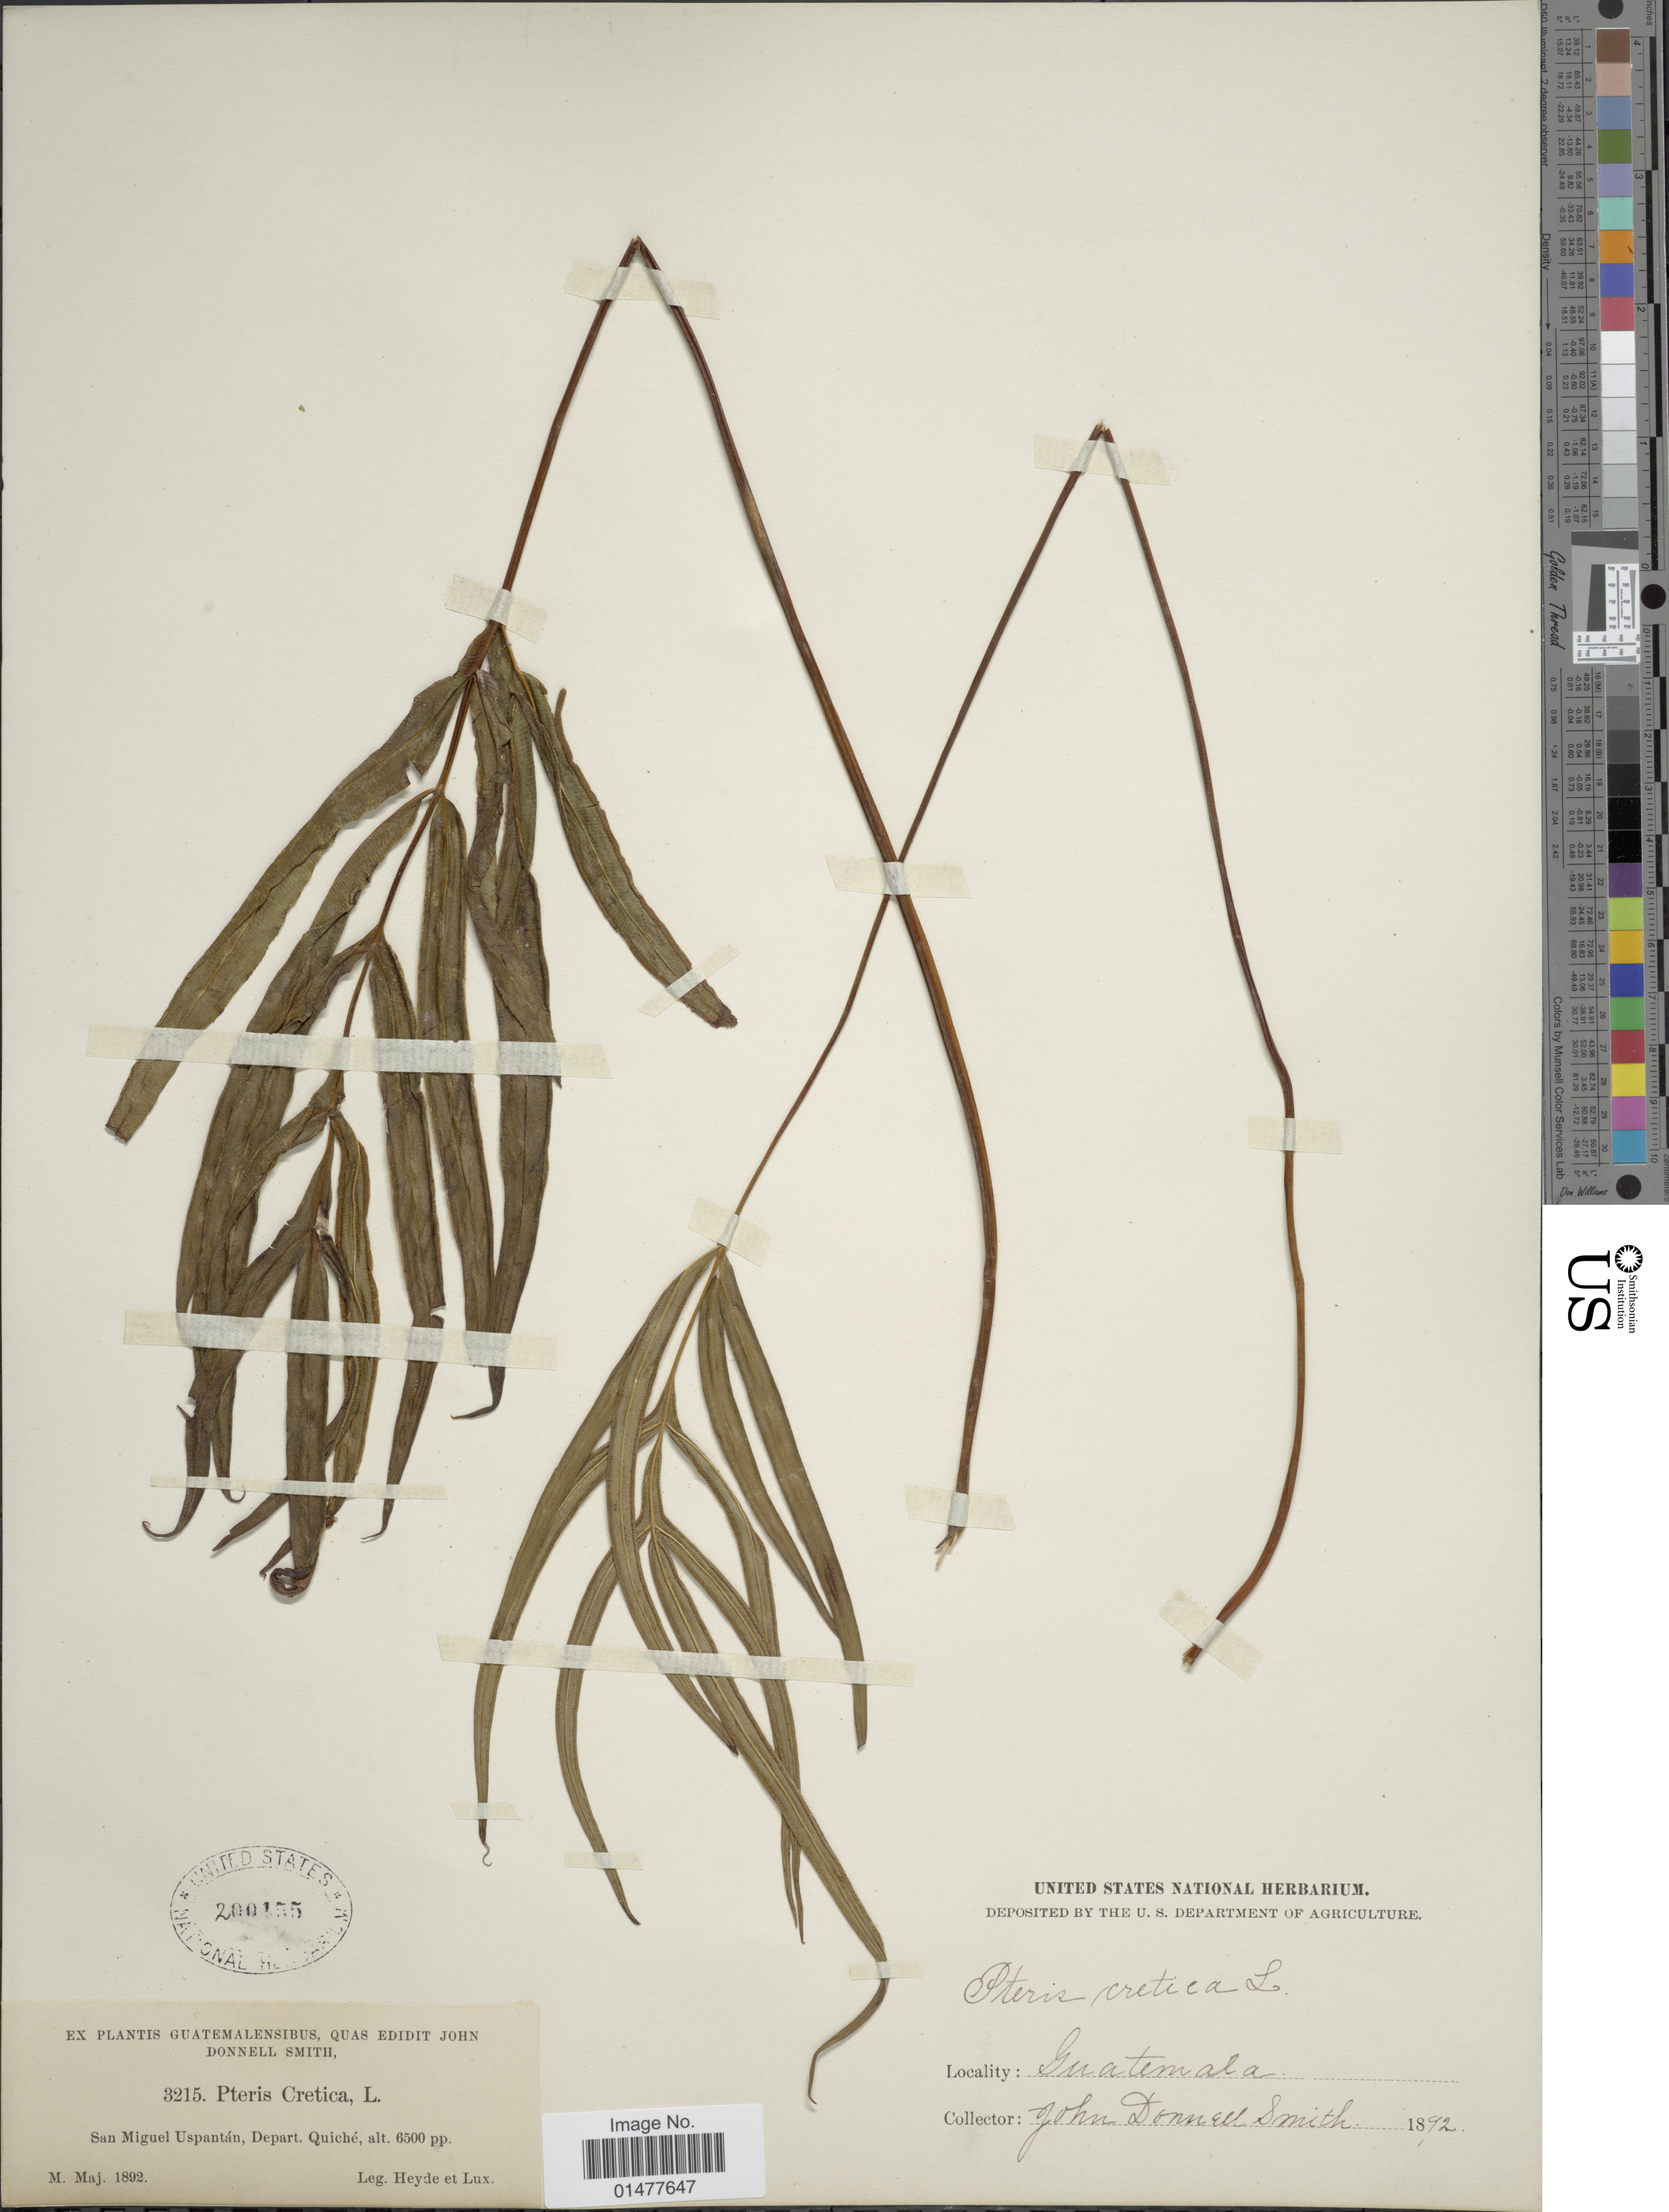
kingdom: Plantae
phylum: Tracheophyta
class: Polypodiopsida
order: Polypodiales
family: Pteridaceae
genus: Pteris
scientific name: Pteris cretica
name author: L.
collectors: Heyde & Lux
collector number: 3215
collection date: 1892-05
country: Guatemala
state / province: El Quiché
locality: San Miguel Uspantán.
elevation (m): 1981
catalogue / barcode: US 200155